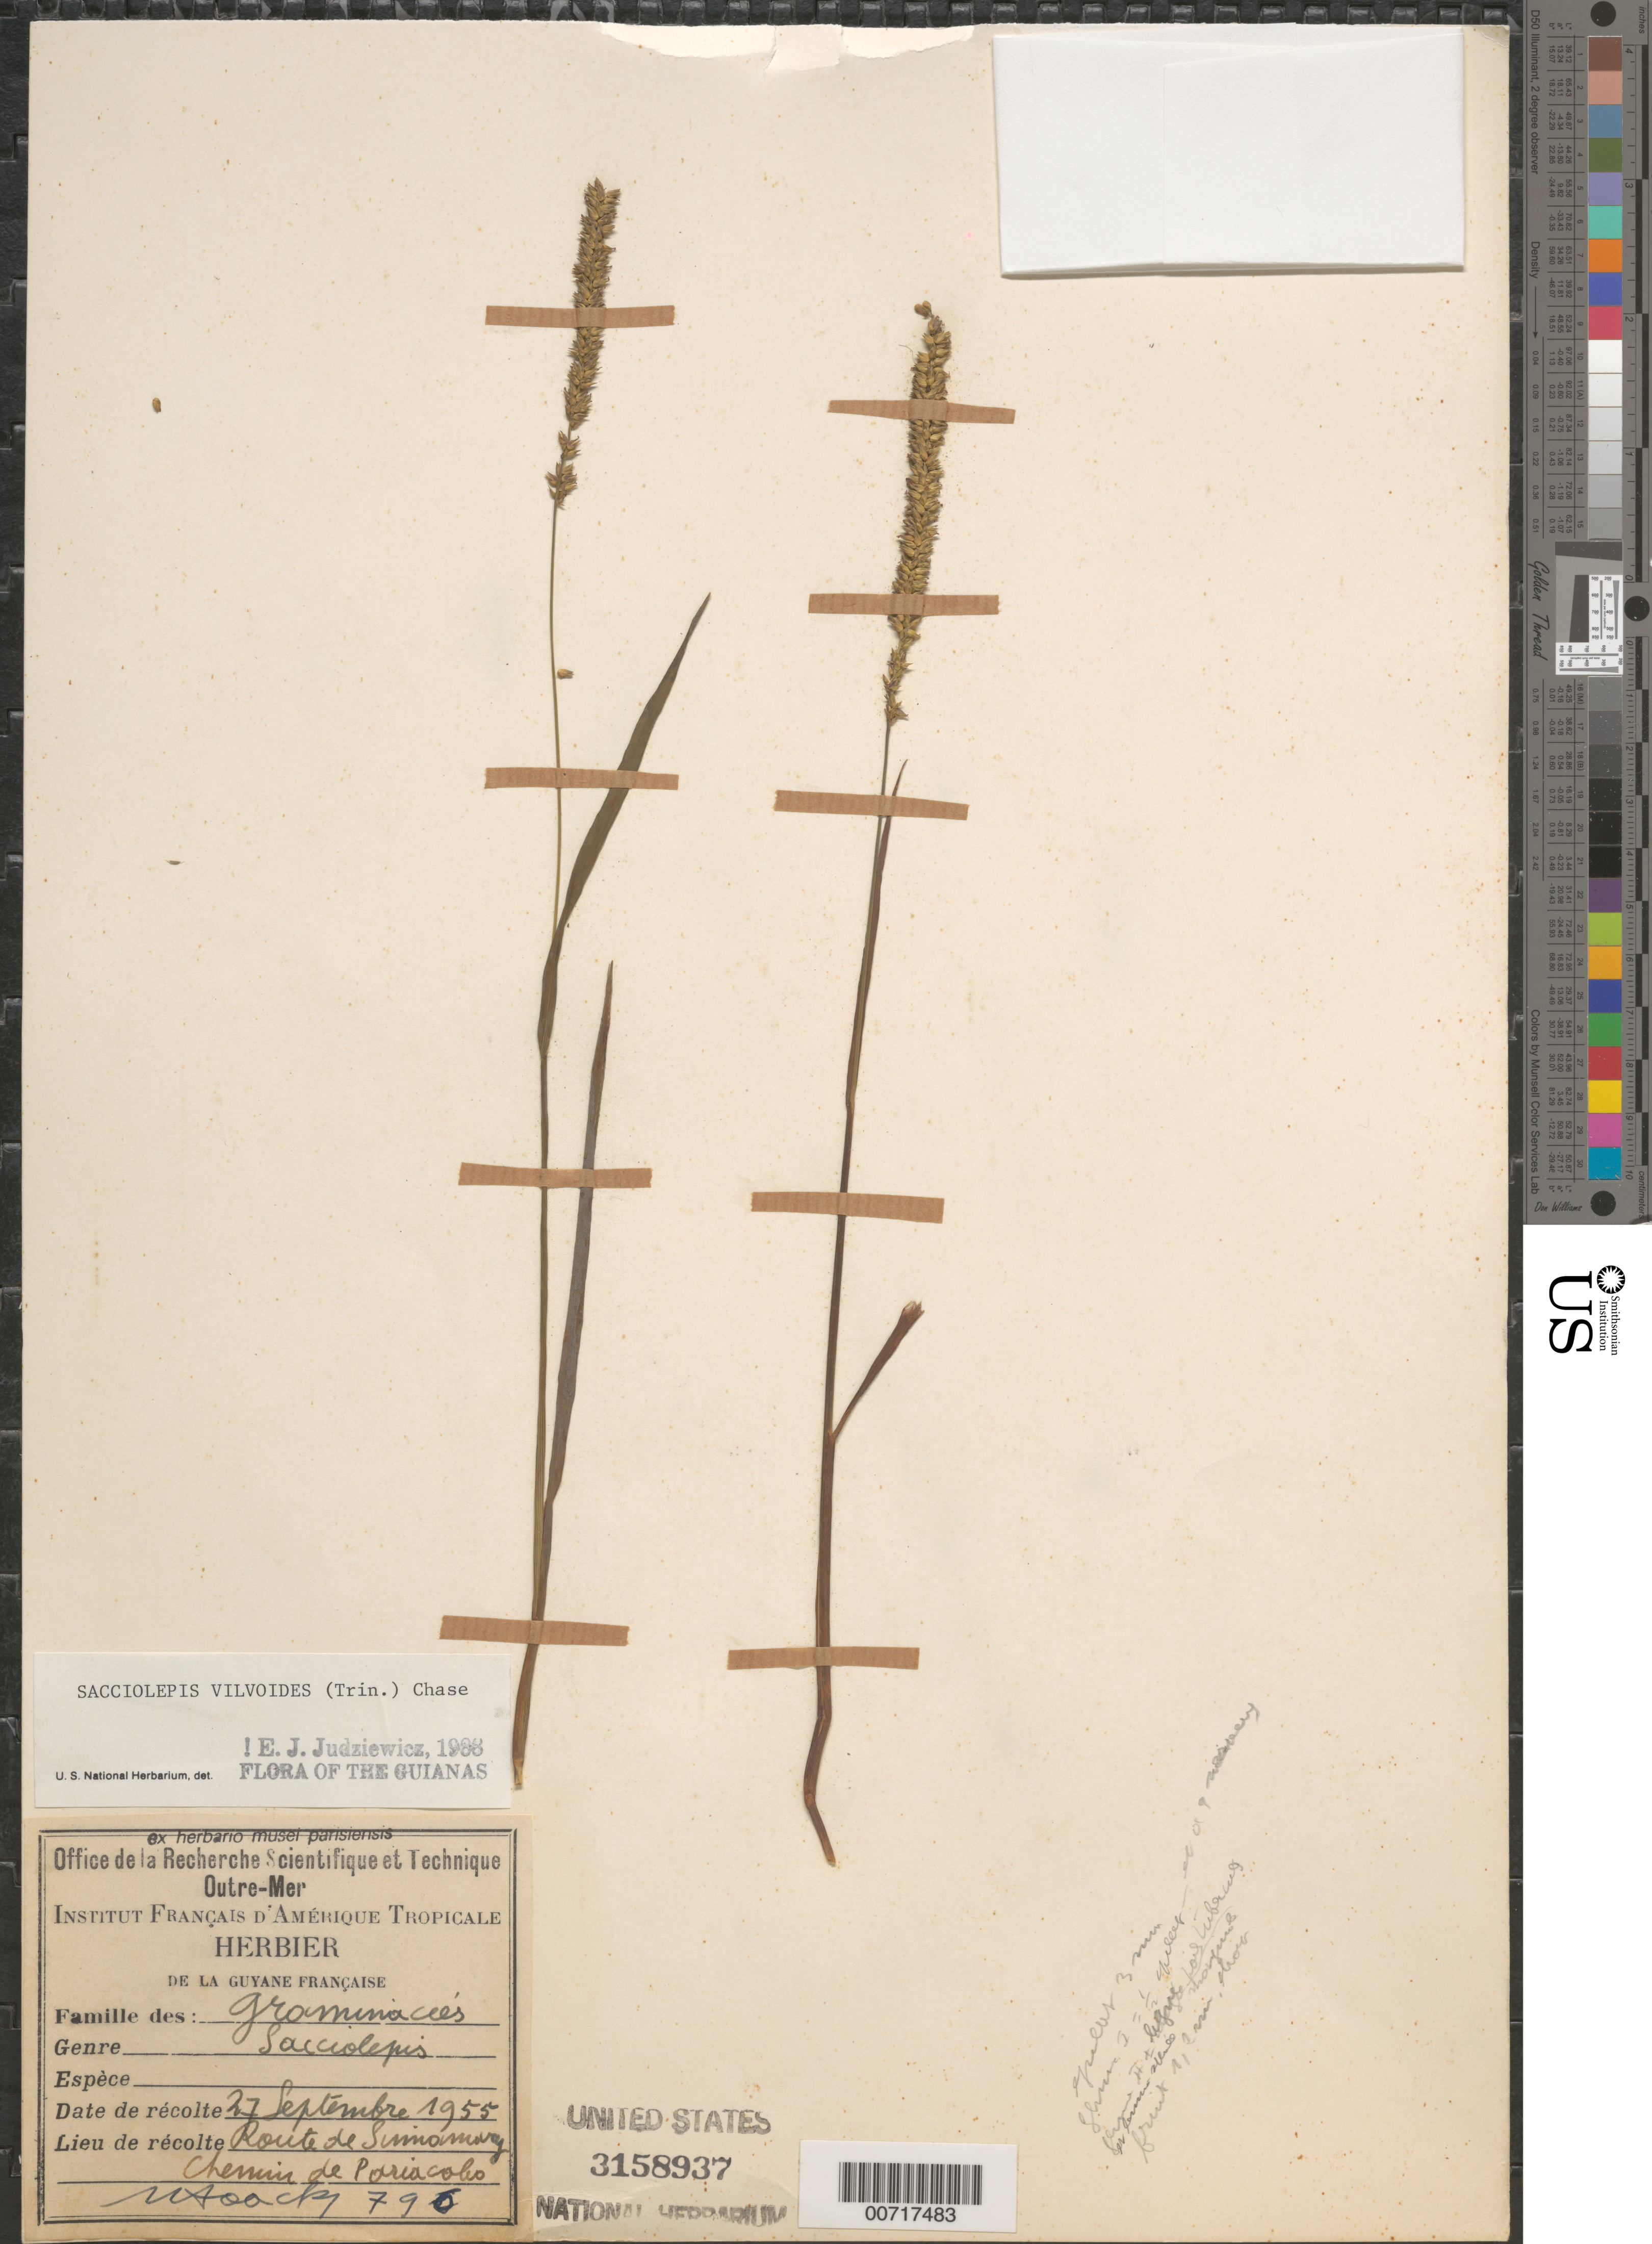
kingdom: Plantae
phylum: Tracheophyta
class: Liliopsida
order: Poales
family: Poaceae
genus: Sacciolepis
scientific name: Sacciolepis vilvoides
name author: (Trin.) Chase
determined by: Judziewicz, E. J.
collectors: J. Hoock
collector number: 796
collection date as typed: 27-Sep-55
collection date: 1955-09-27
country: French Guiana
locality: Route de Sinnamary, Chemin de Pariacabo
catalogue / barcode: US 3158937